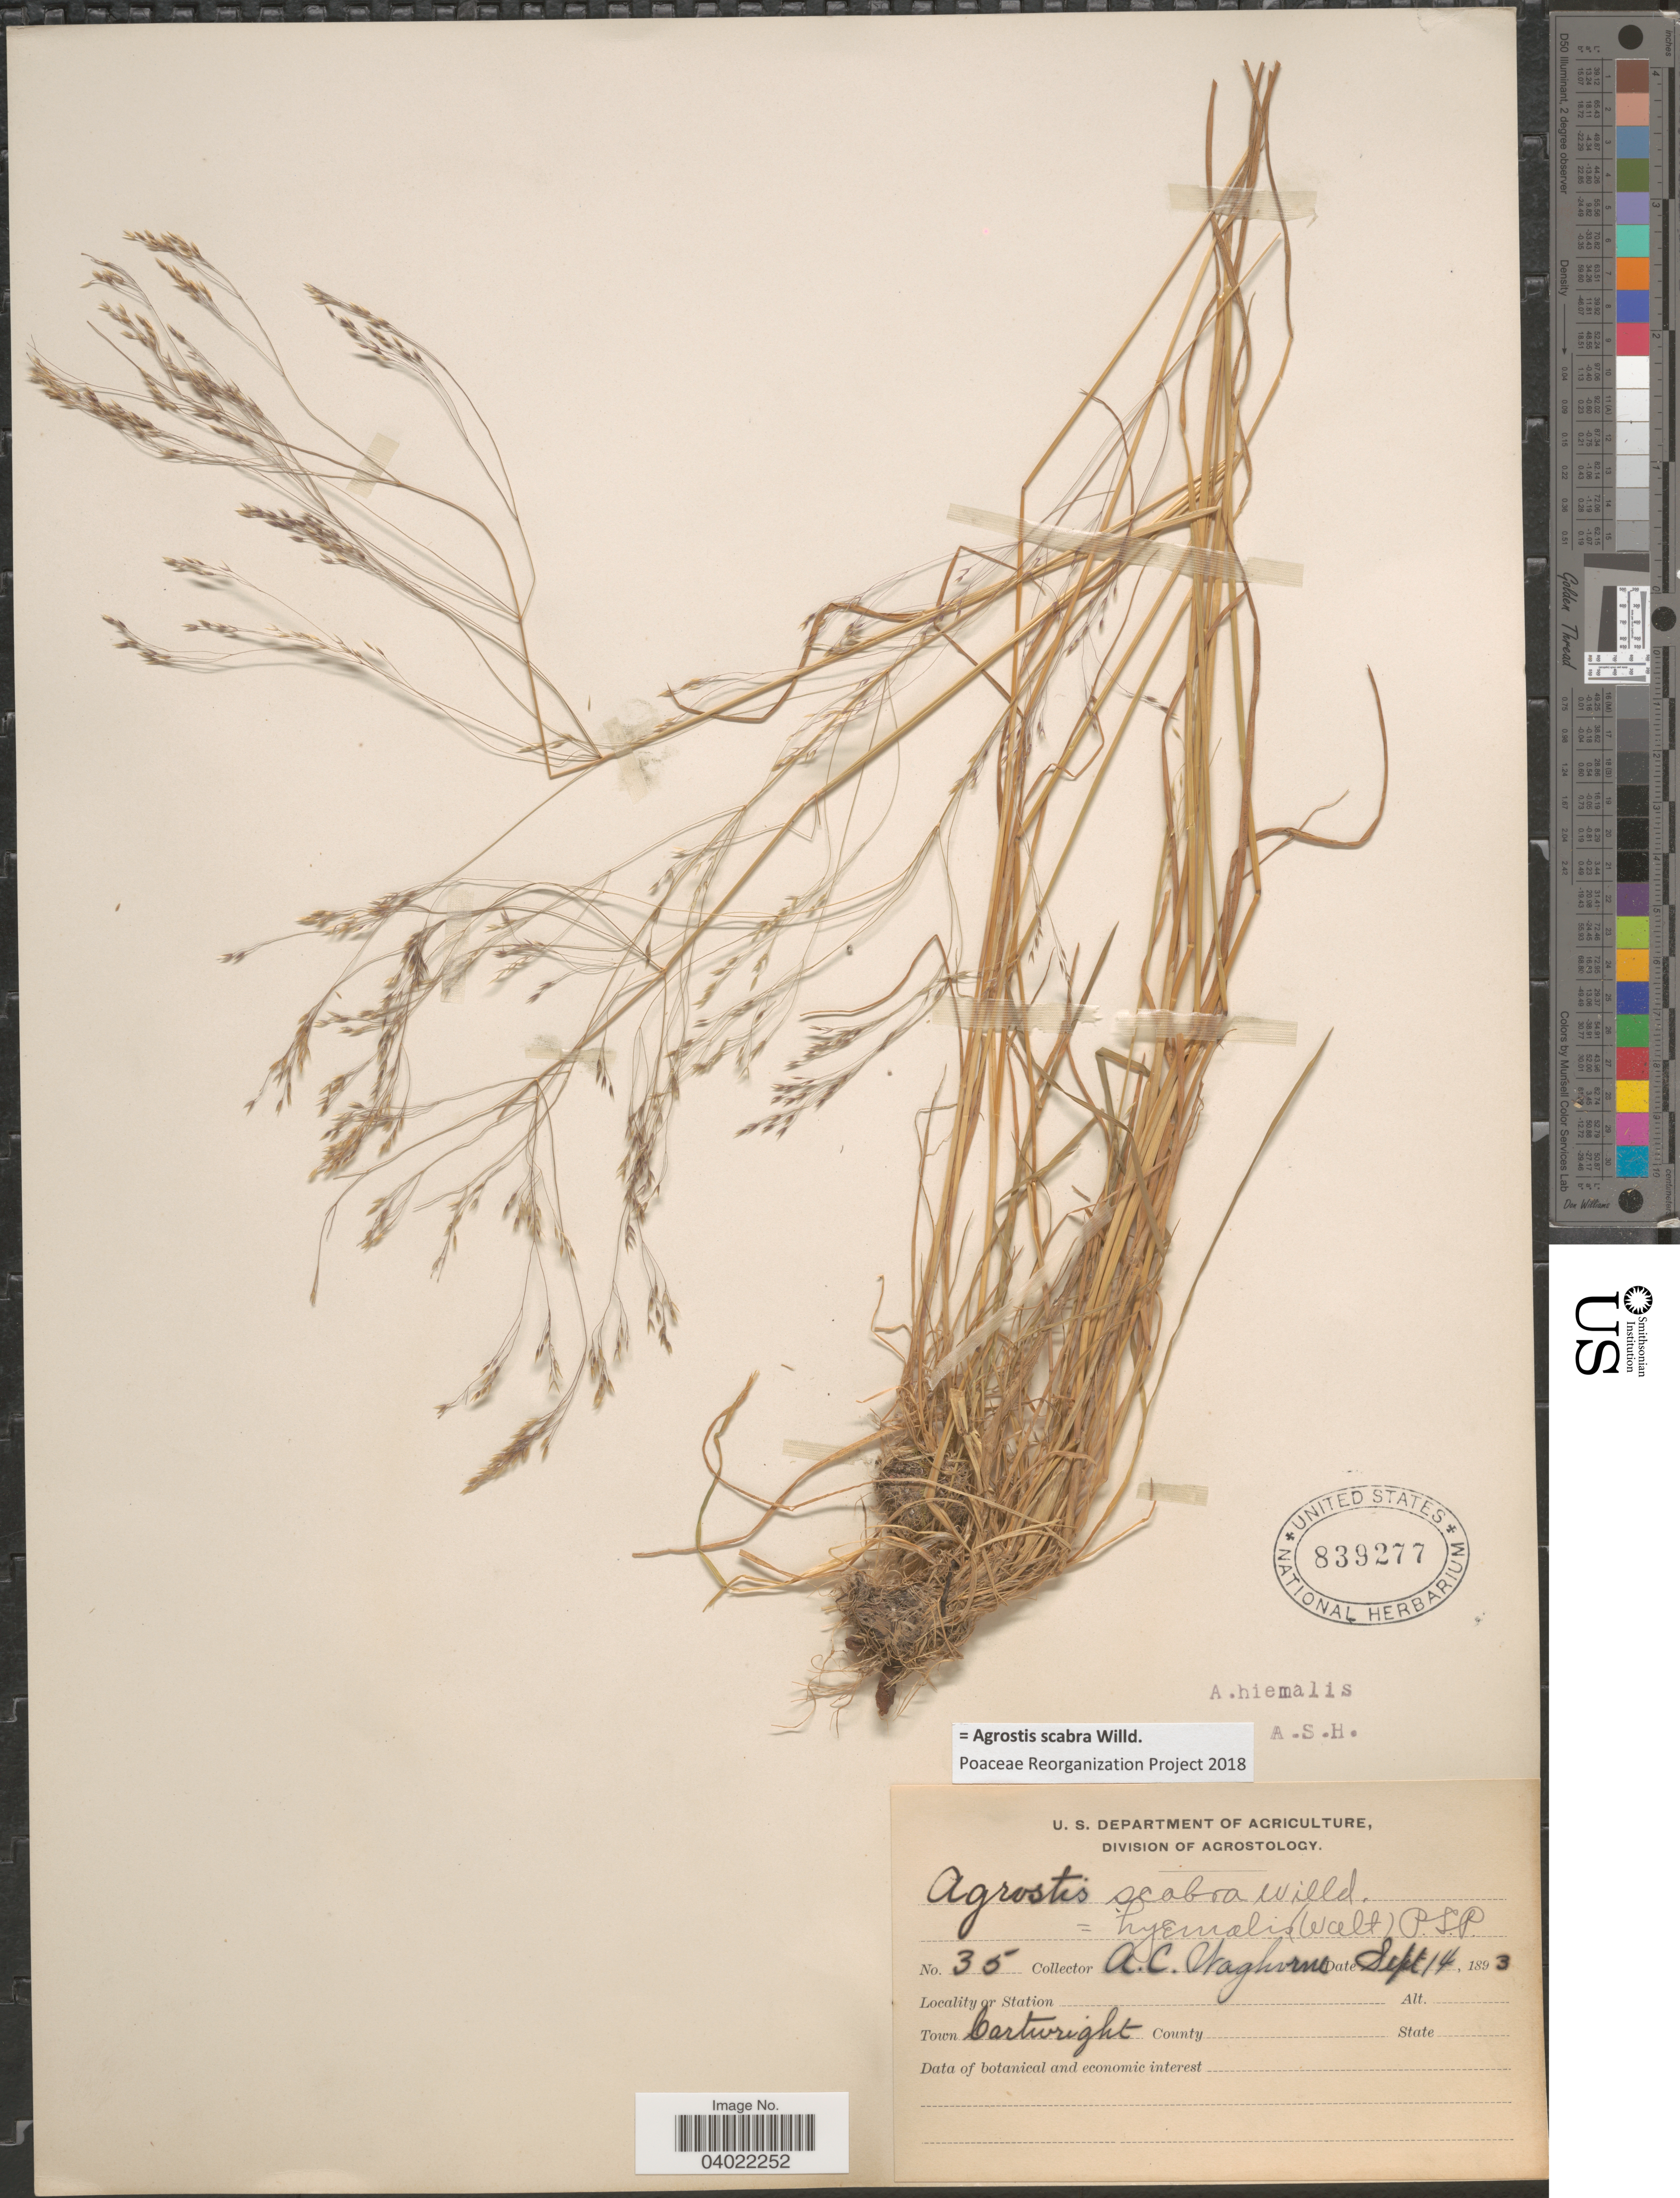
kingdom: Plantae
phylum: Tracheophyta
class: Liliopsida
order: Poales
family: Poaceae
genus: Agrostis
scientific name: Agrostis scabra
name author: Willd.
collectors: A. Waghorne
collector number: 35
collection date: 1893-09-14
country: Canada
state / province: Newfoundland and Labrador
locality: Cartwright.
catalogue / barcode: US 839277